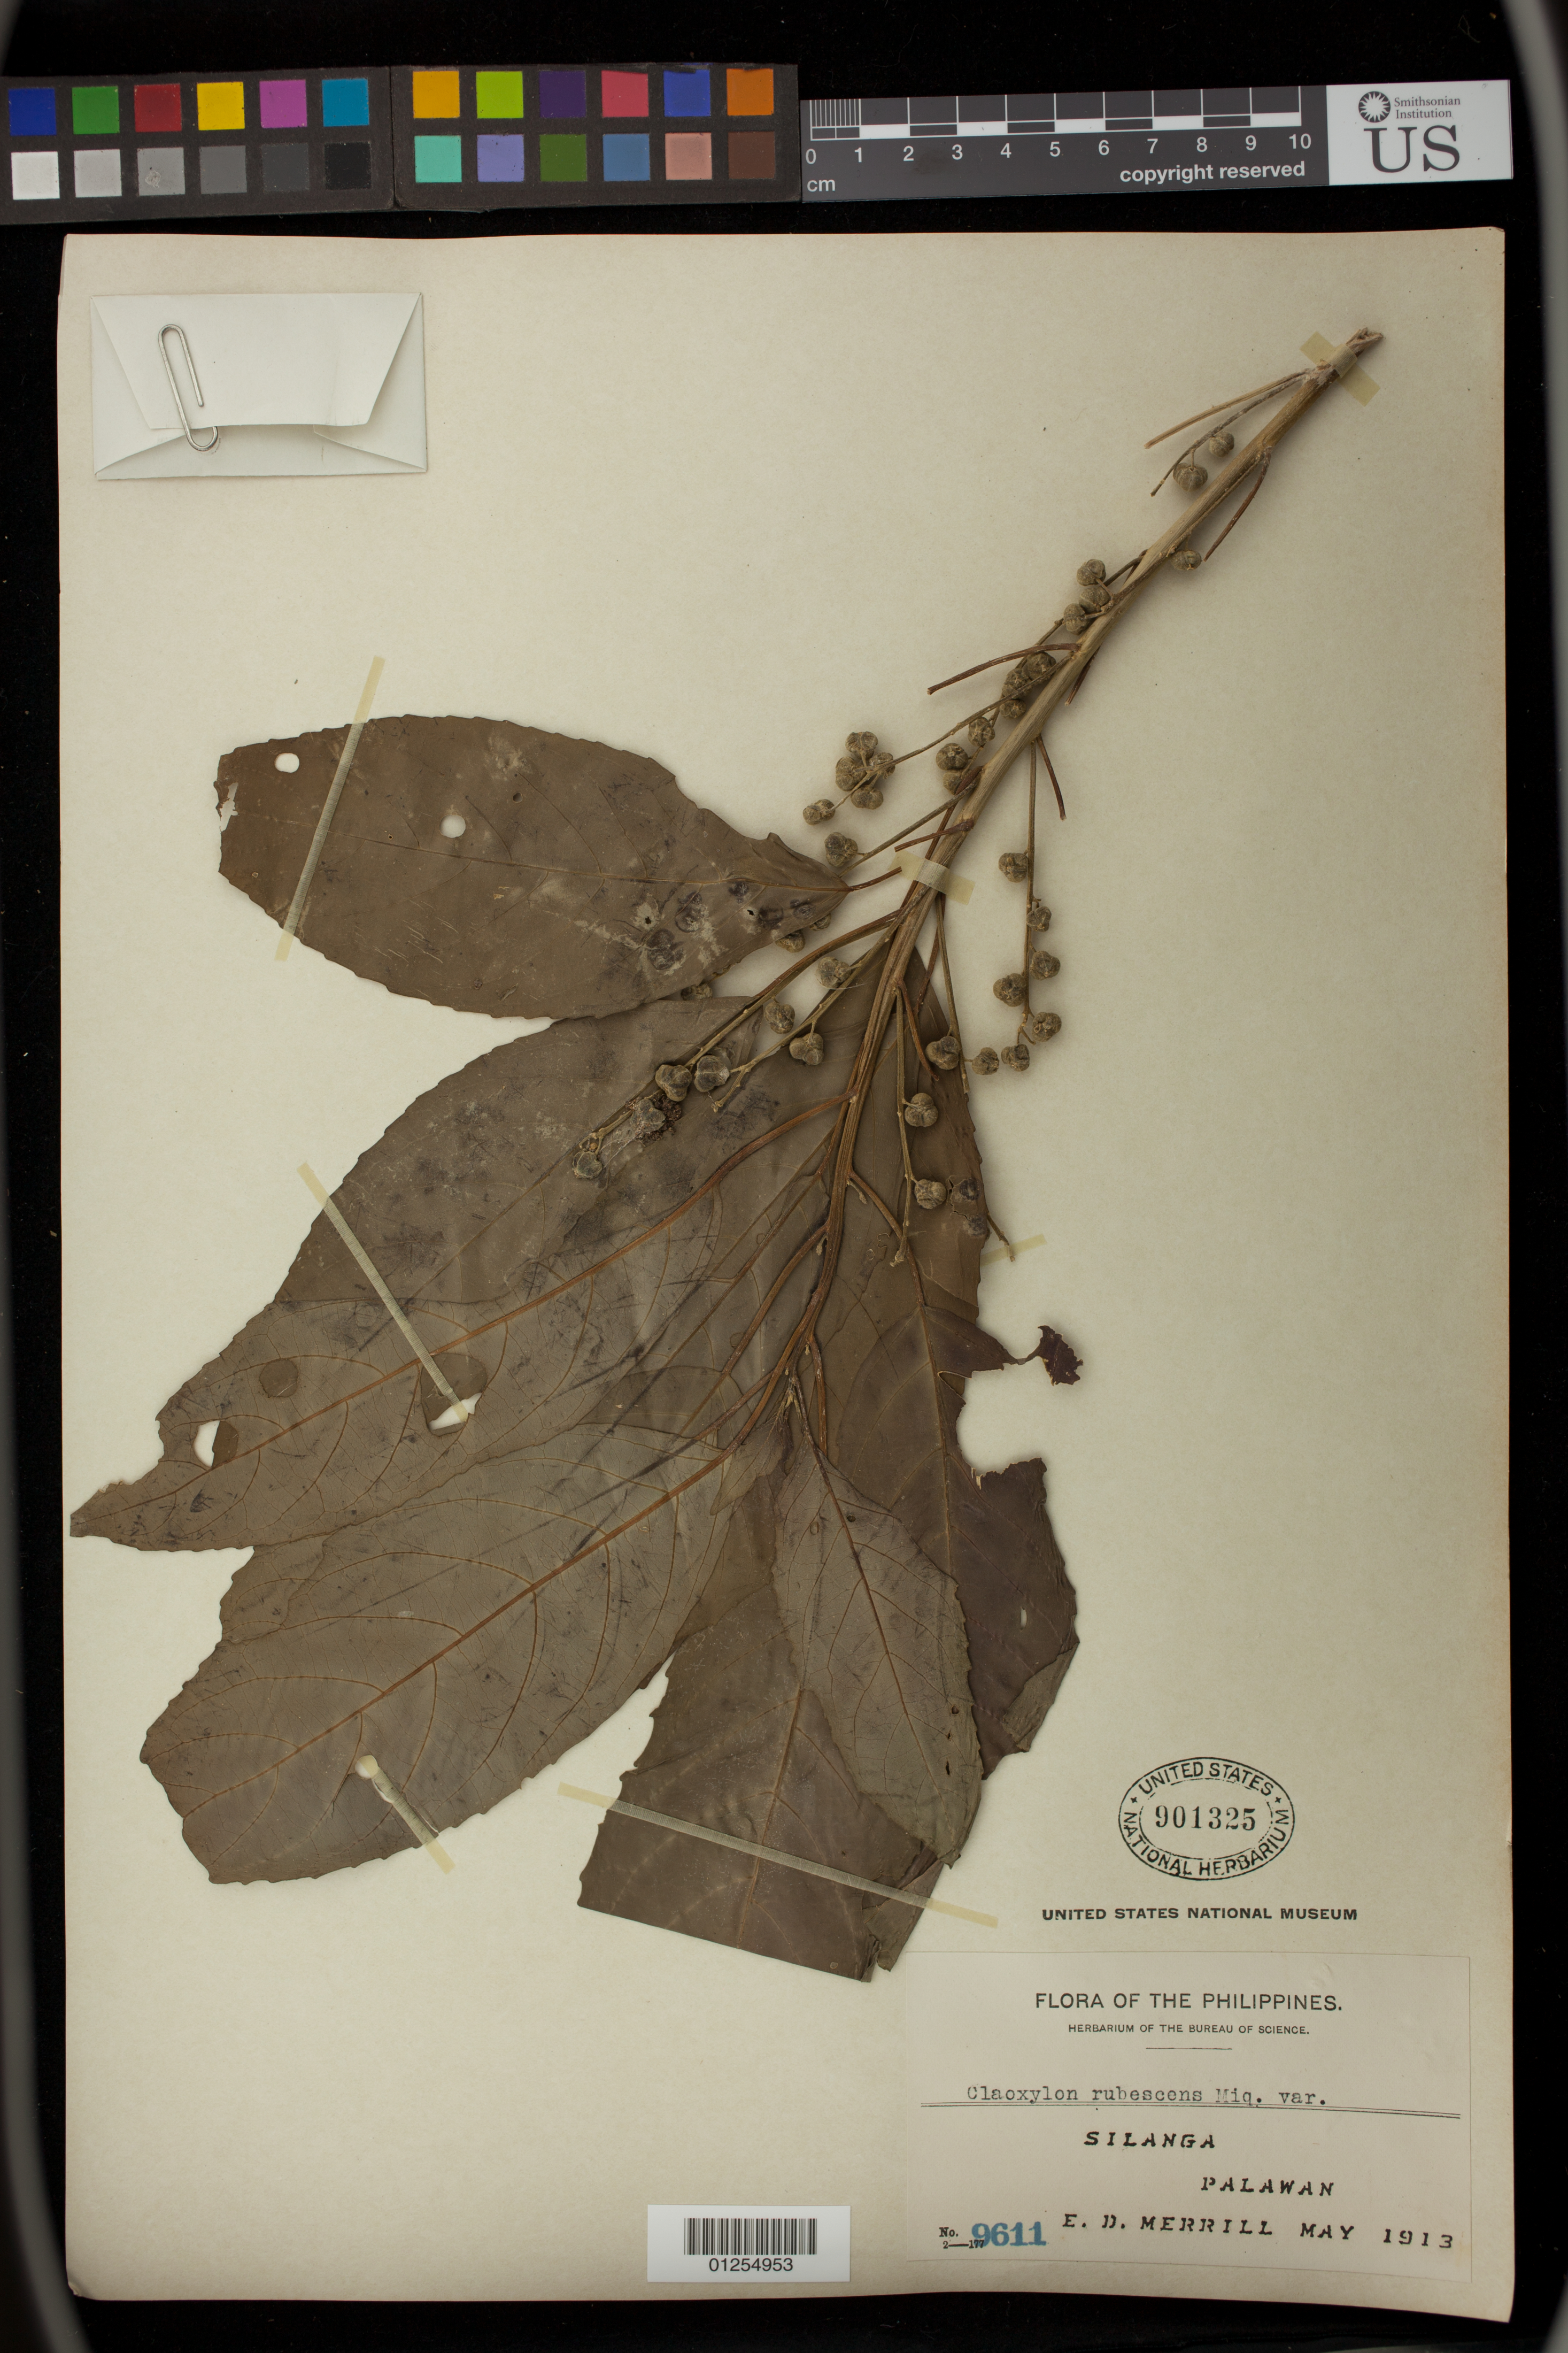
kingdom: Plantae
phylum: Tracheophyta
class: Magnoliopsida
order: Malpighiales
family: Euphorbiaceae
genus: Claoxylon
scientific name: Claoxylon rebescens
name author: Miq.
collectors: E. D. Merrill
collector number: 9611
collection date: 1913-05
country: Philippines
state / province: Mimaropa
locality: Silanga,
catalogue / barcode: US 901325